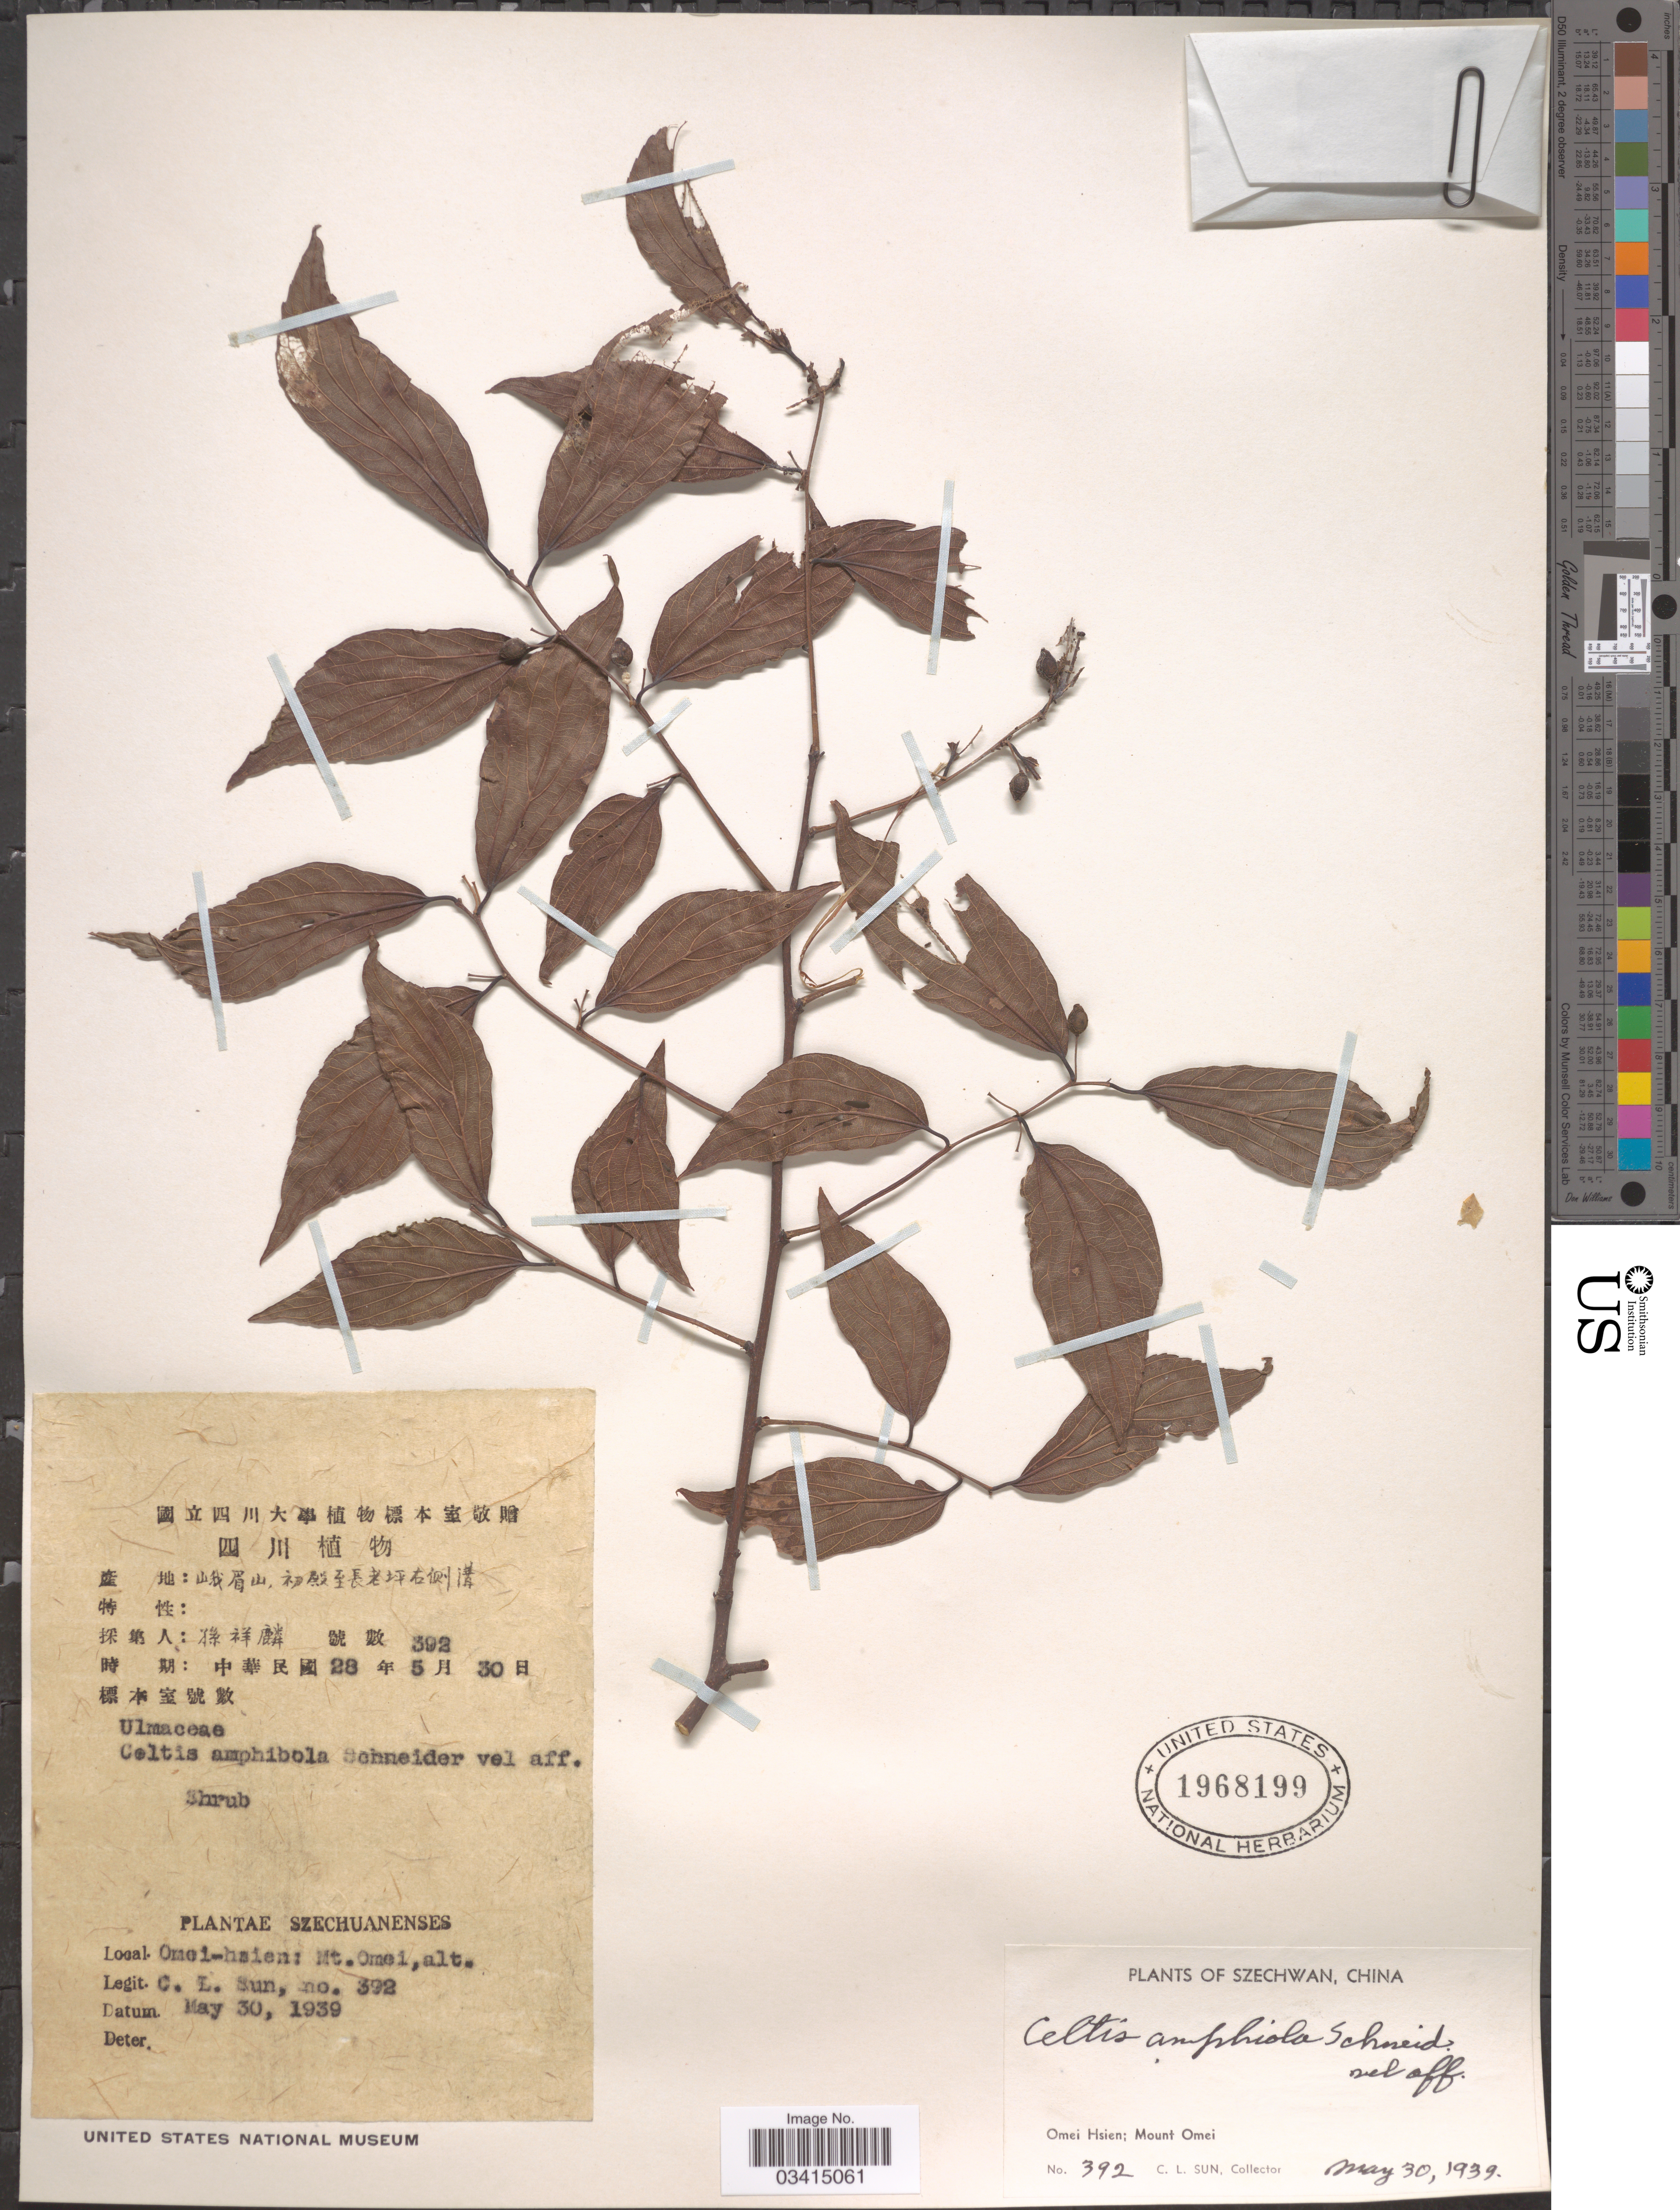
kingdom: Plantae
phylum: Tracheophyta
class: Magnoliopsida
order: Rosales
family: Cannabaceae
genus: Celtis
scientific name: Celtis bungeana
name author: Blume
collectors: C. Sun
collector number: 392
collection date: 1939-05-30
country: China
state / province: Sichuan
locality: Szechwan. Omei Hsien; Mount Omei.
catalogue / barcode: US 1968199